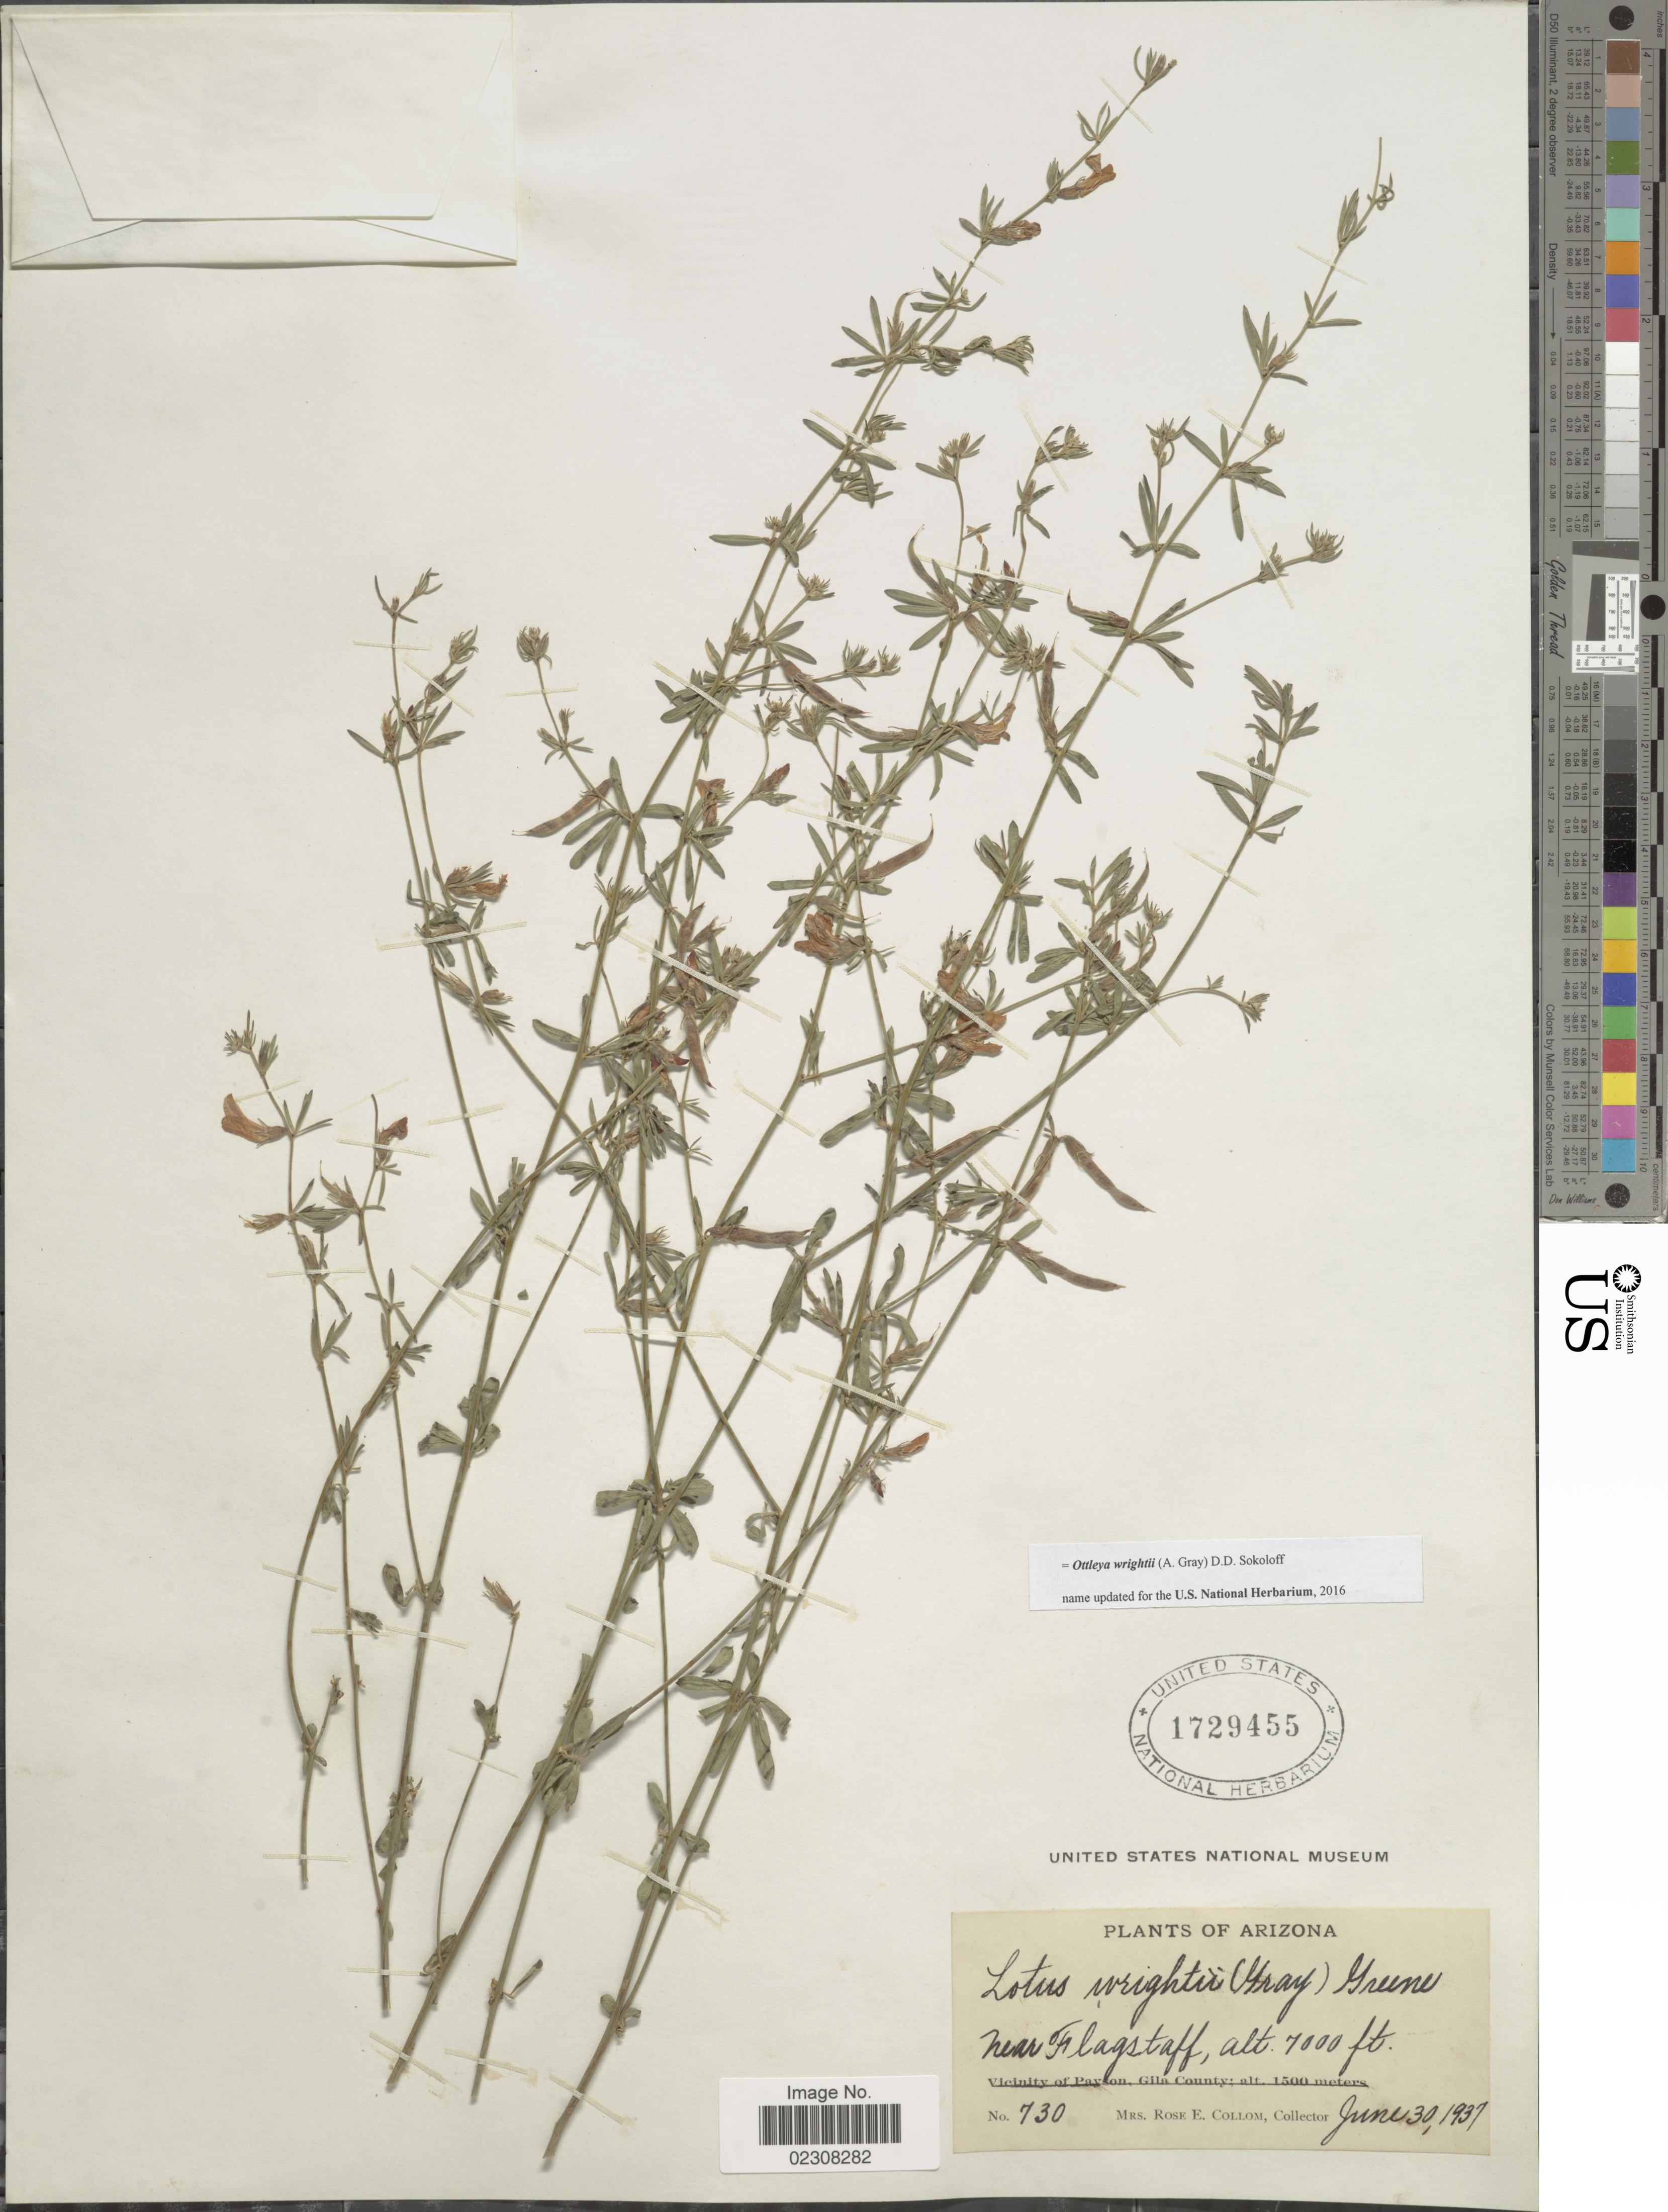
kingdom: Plantae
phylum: Tracheophyta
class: Magnoliopsida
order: Fabales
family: Fabaceae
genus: Ottleya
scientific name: Ottleya wrightii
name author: (A. Gray) D.D. Sokoloff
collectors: R. E. Collom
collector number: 730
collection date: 1937-06-30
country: United States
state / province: Arizona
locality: Near Flagstaff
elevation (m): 2134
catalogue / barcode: US 1729455